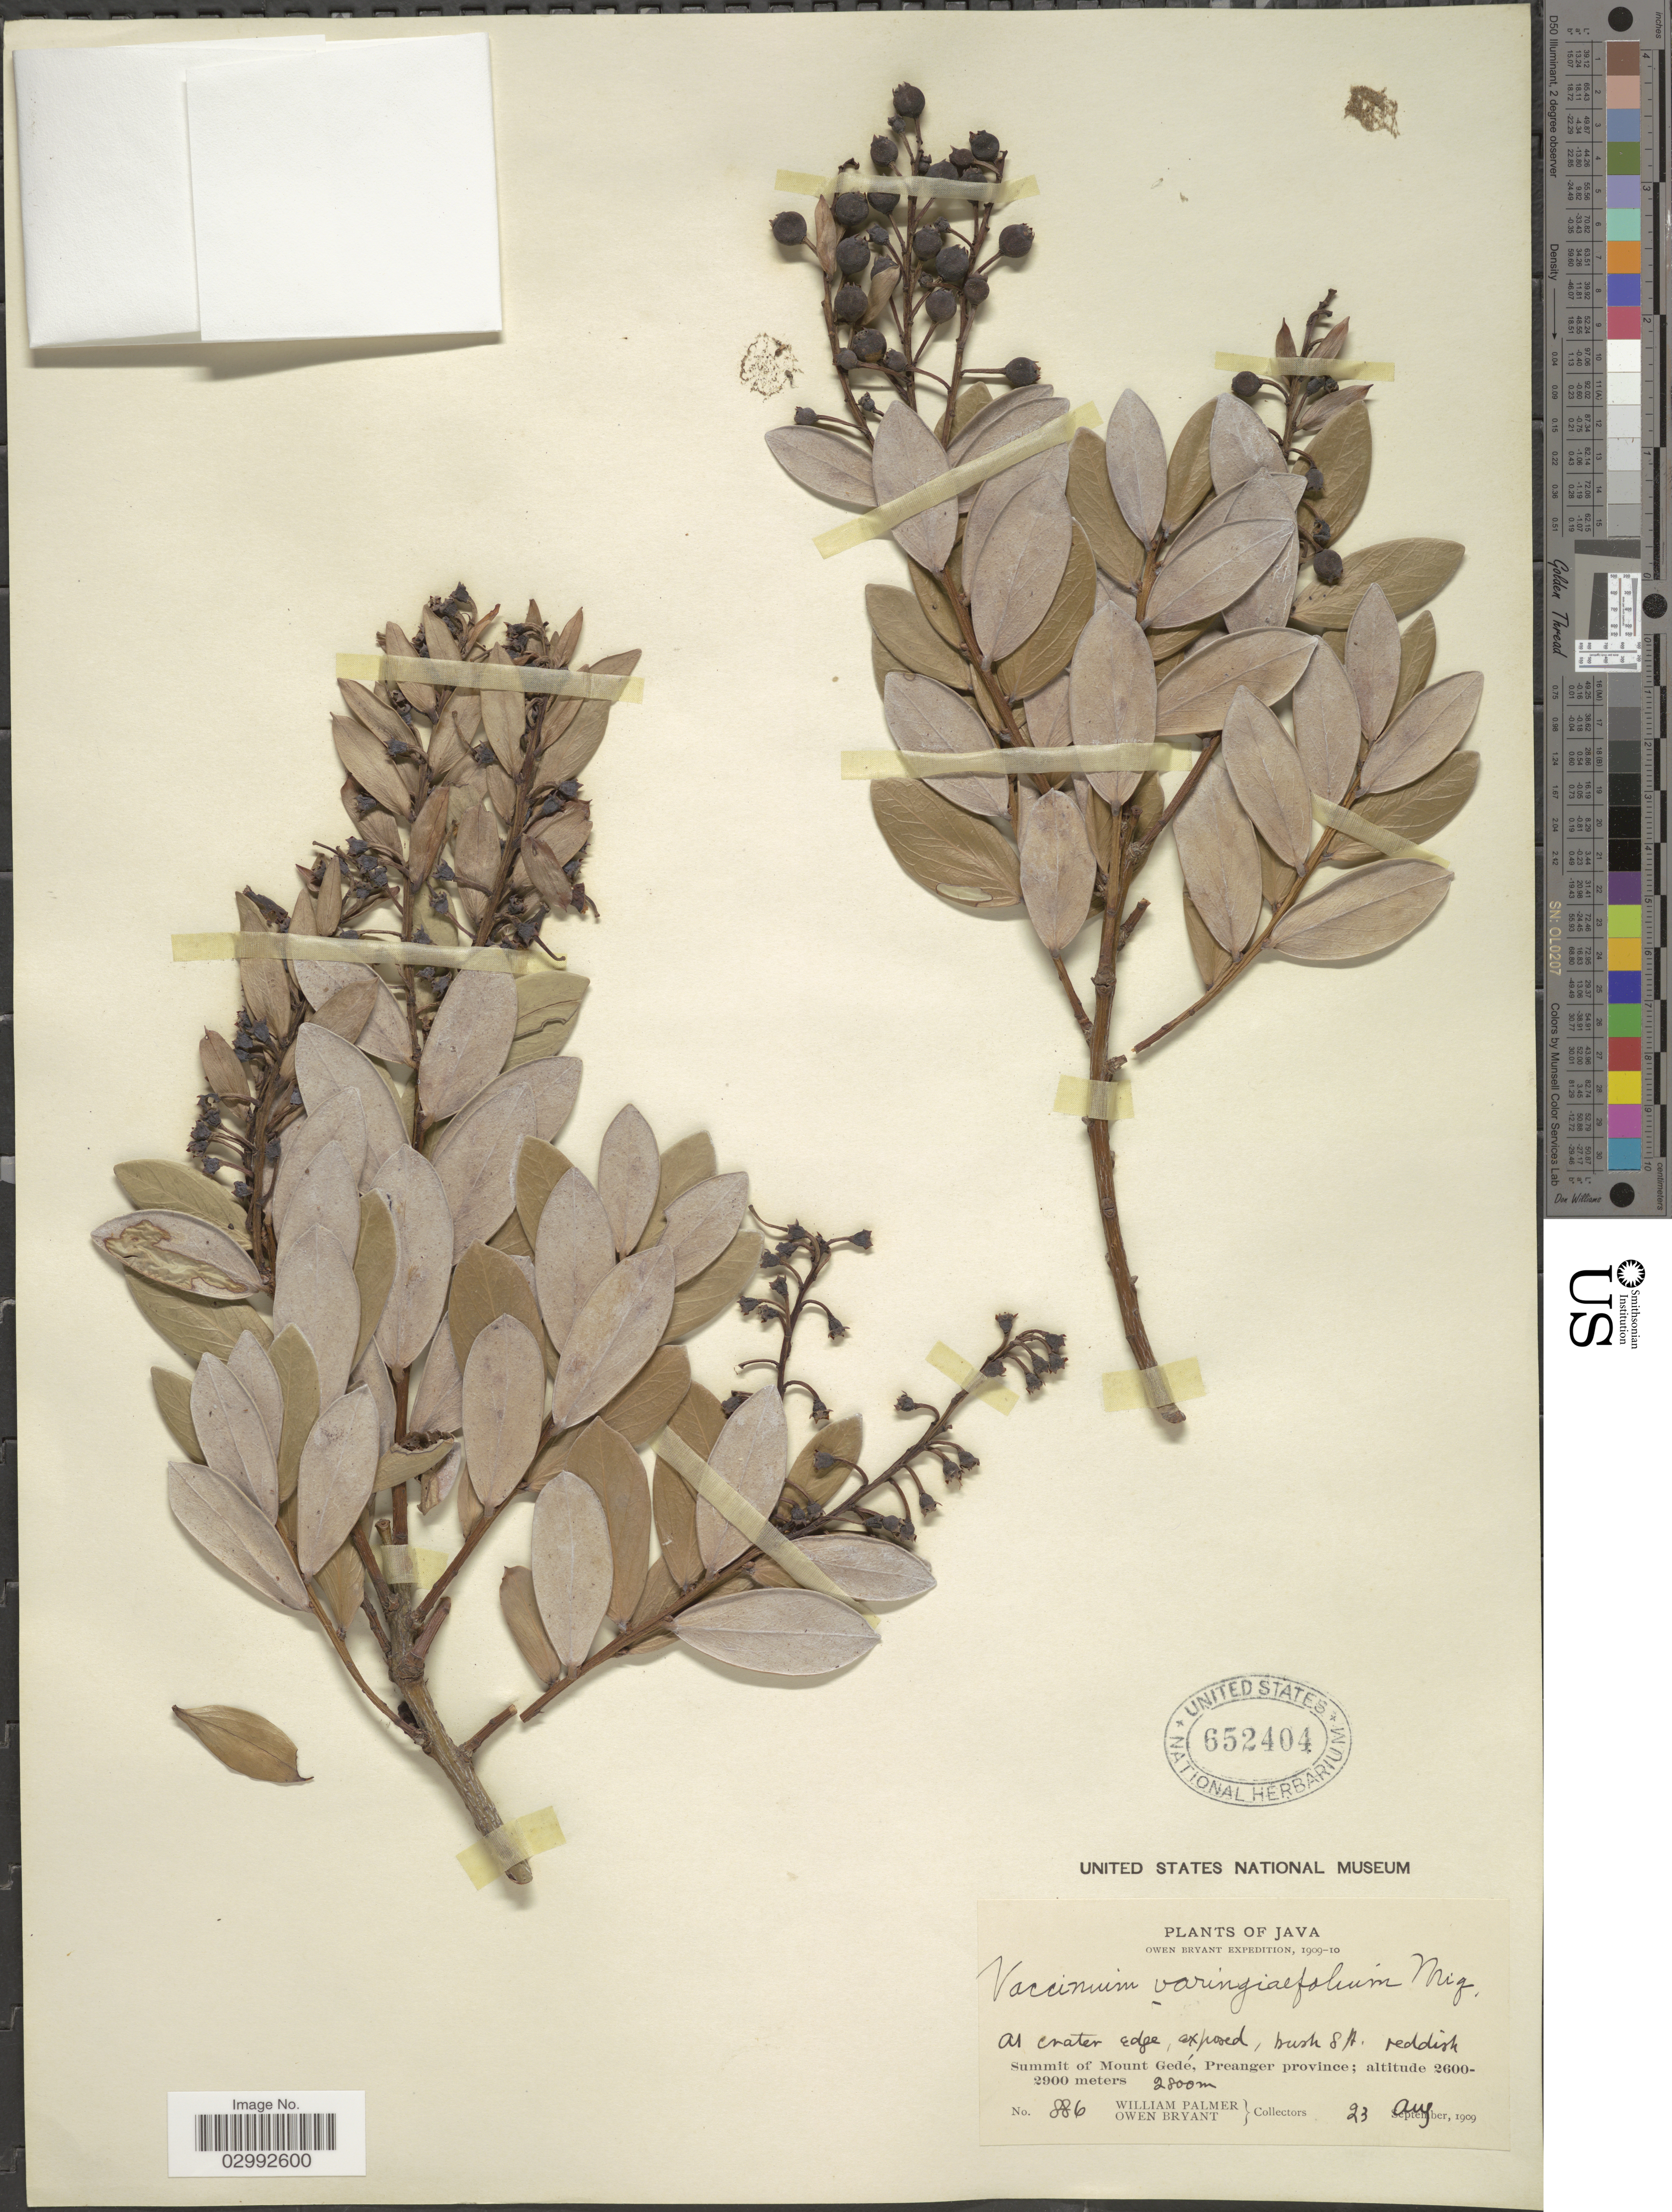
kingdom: Plantae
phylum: Tracheophyta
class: Magnoliopsida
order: Ericales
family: Ericaceae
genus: Vaccinium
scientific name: Vaccinium varingiaefolium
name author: Miq.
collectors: W. Palmer & O. Bryant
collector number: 886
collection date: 1909-08-23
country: Indonesia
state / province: Java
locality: At crater edge, Summit of Mount Gedé, Preanger province.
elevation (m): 2800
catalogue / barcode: US 652404